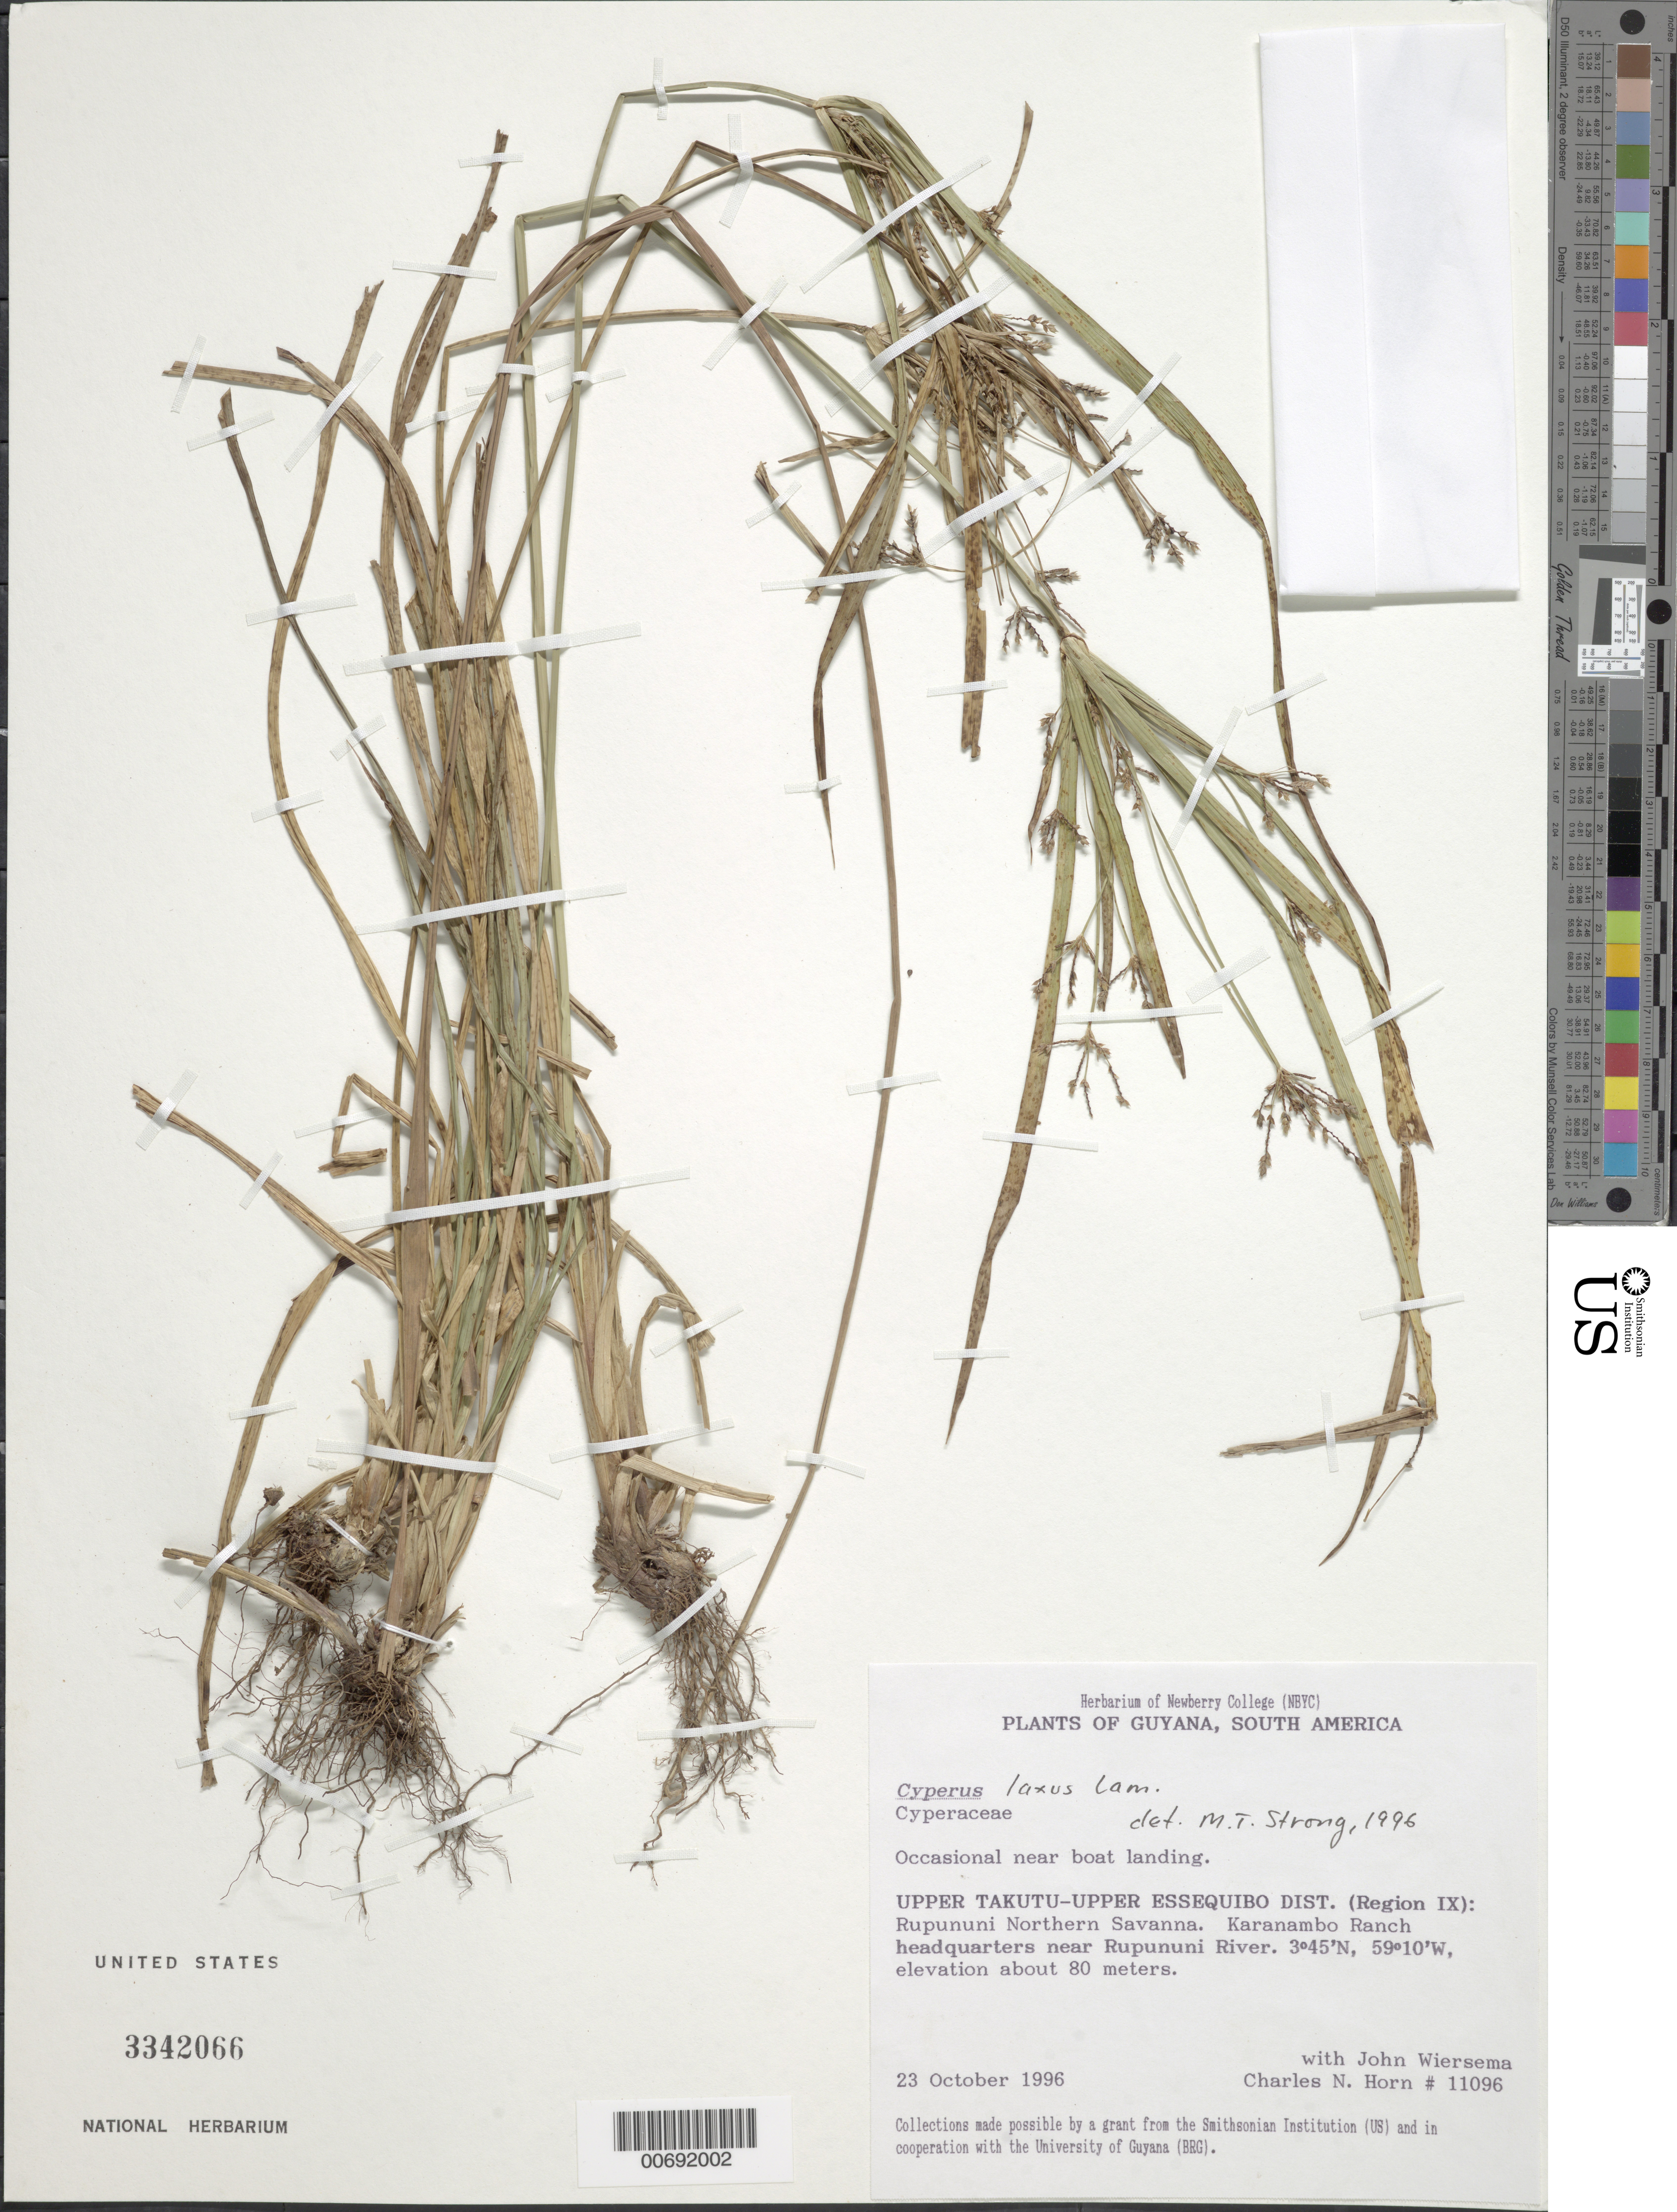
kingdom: Plantae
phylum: Tracheophyta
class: Liliopsida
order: Poales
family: Cyperaceae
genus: Cyperus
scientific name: Cyperus laxus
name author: Lam.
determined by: Strong, M. T., (US), Smithsonian Institution - National Museum of Natural History (UNITED STATES)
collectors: C. N. Horn & J. H. Wiersema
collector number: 11096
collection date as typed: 23-Oct-96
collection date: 1996-10-23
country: Guyana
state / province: U. Takutu-U. Essequibo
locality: Rupununi Northern Savanna, Karanambo Ranch headquarters, near Rupununi R.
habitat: Near boat landing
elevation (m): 80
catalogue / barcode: US 3342066